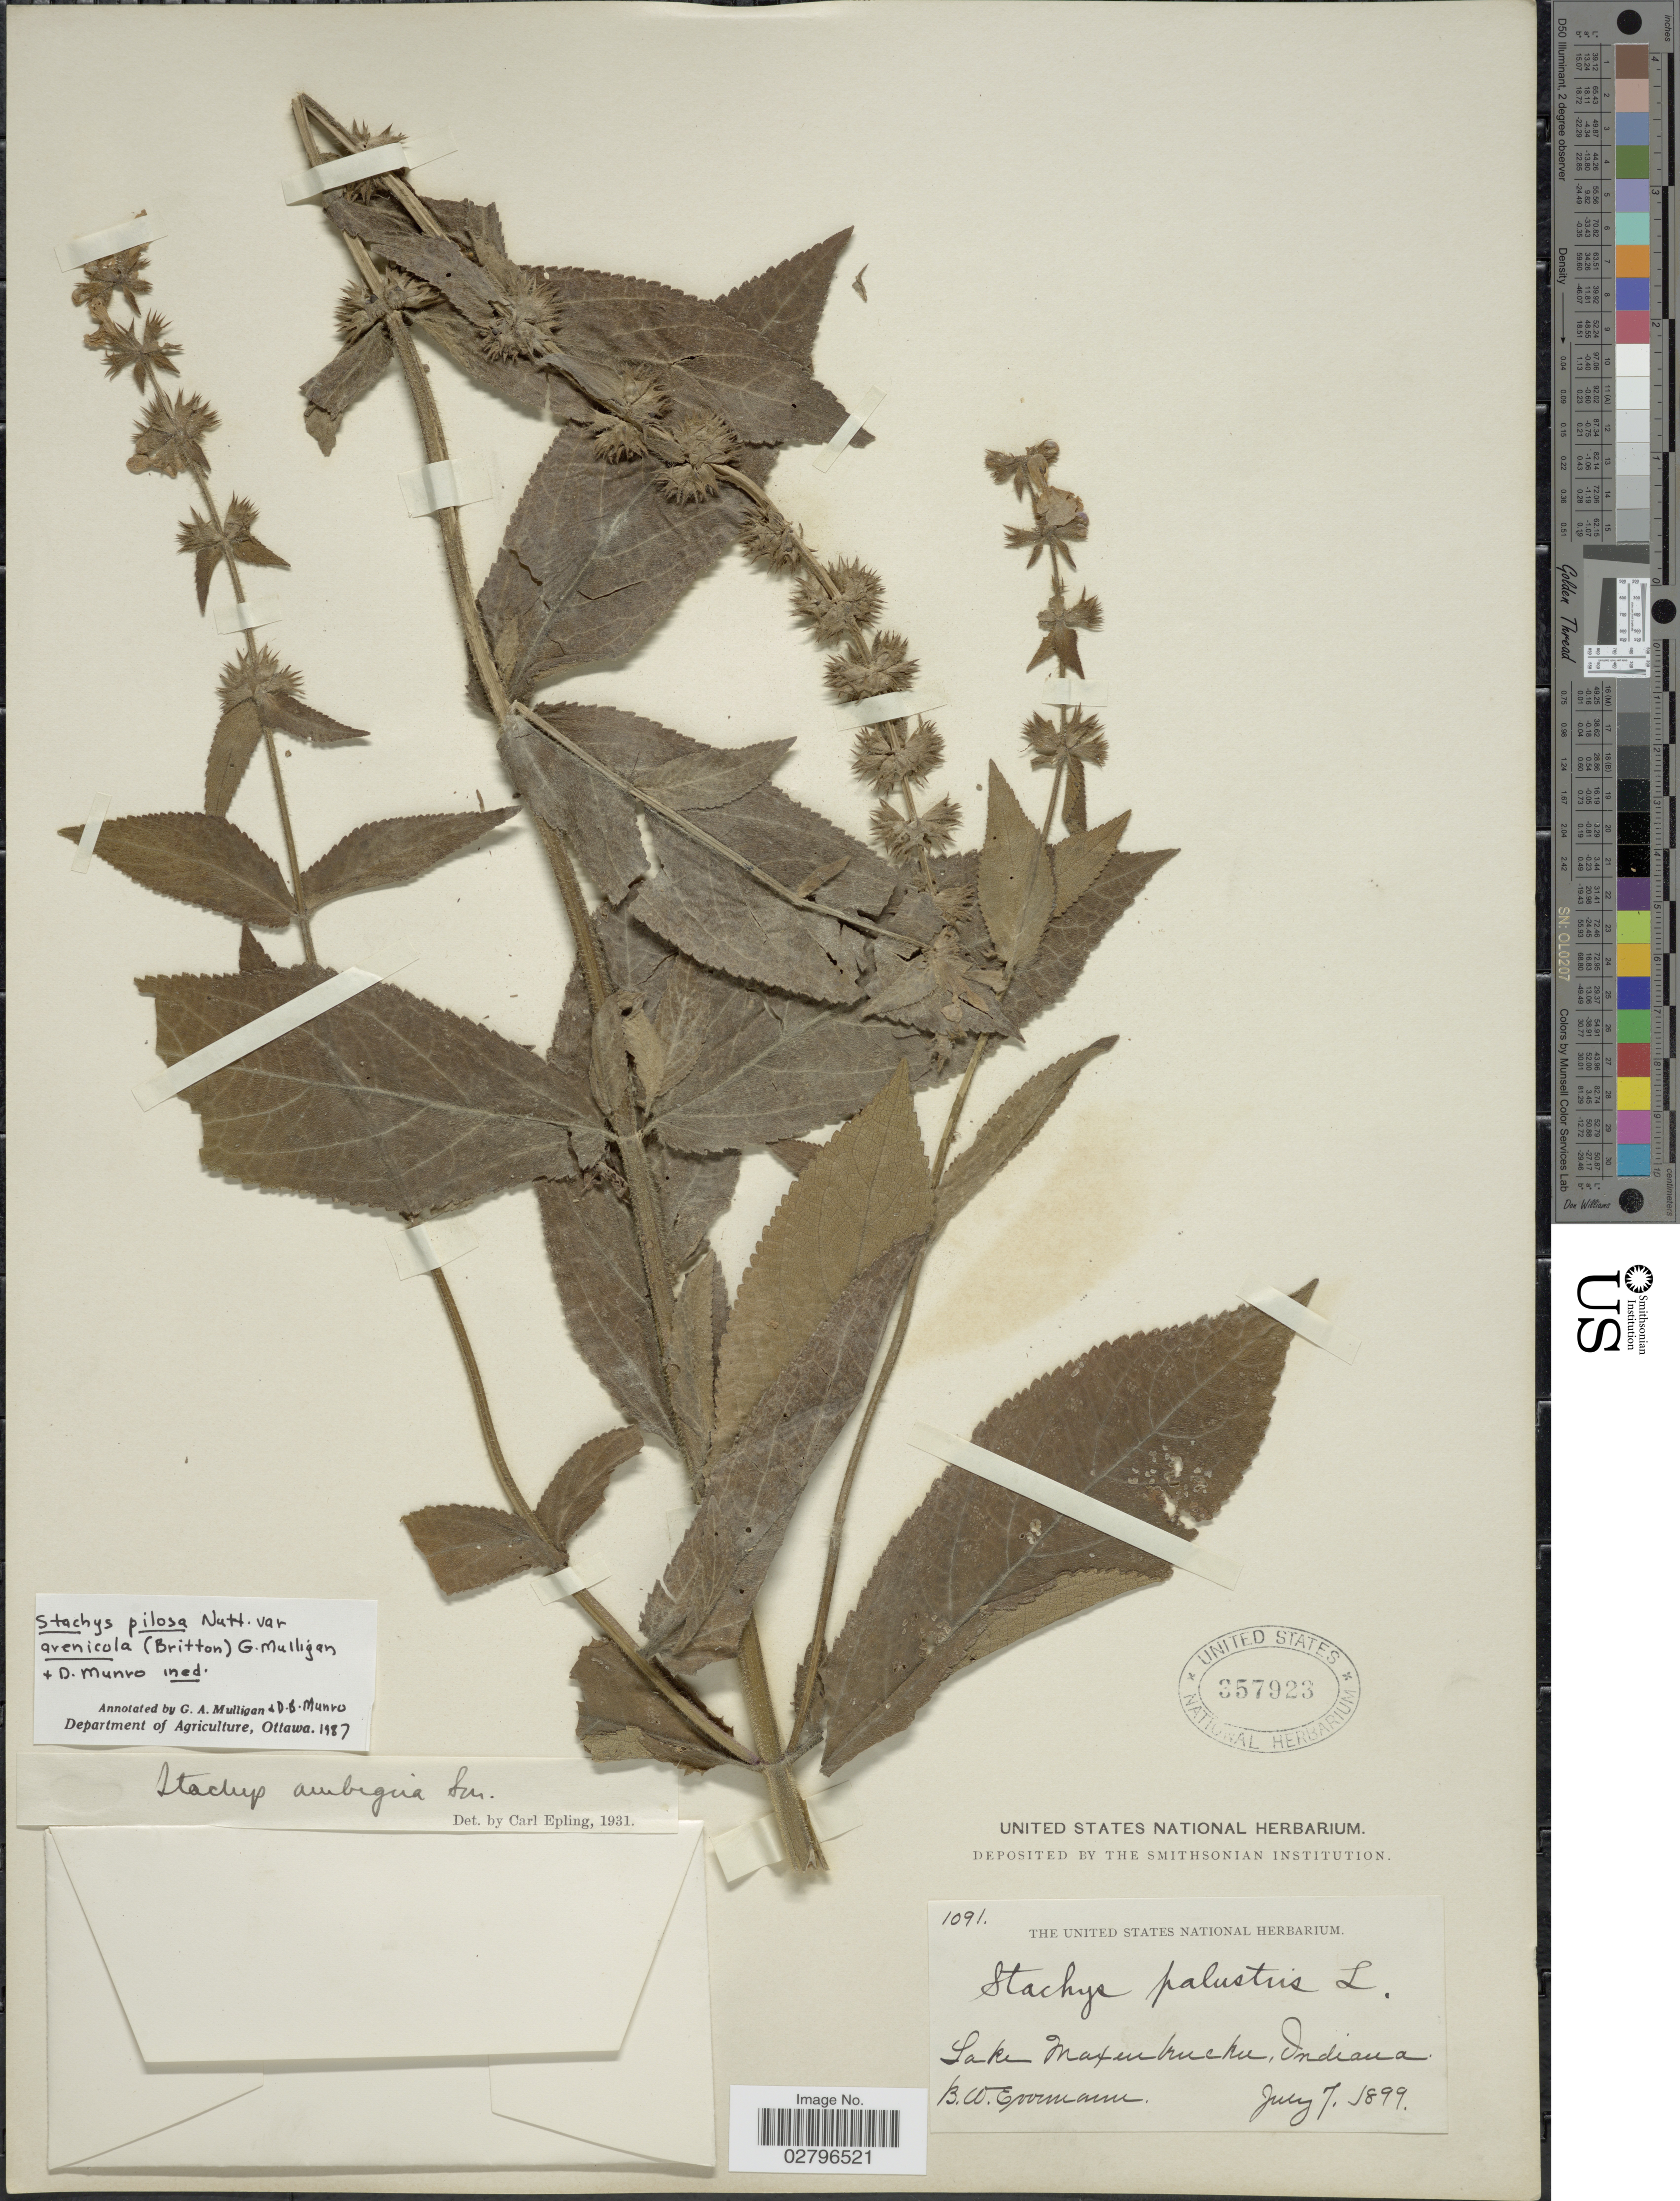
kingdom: Plantae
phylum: Tracheophyta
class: Magnoliopsida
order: Lamiales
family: Lamiaceae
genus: Stachys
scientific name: Stachys palustris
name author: L.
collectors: B. W. Evermann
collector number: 1091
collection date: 1899-06-07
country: United States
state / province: Indiana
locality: Lake Maxenkuckee.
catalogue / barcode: US 357923